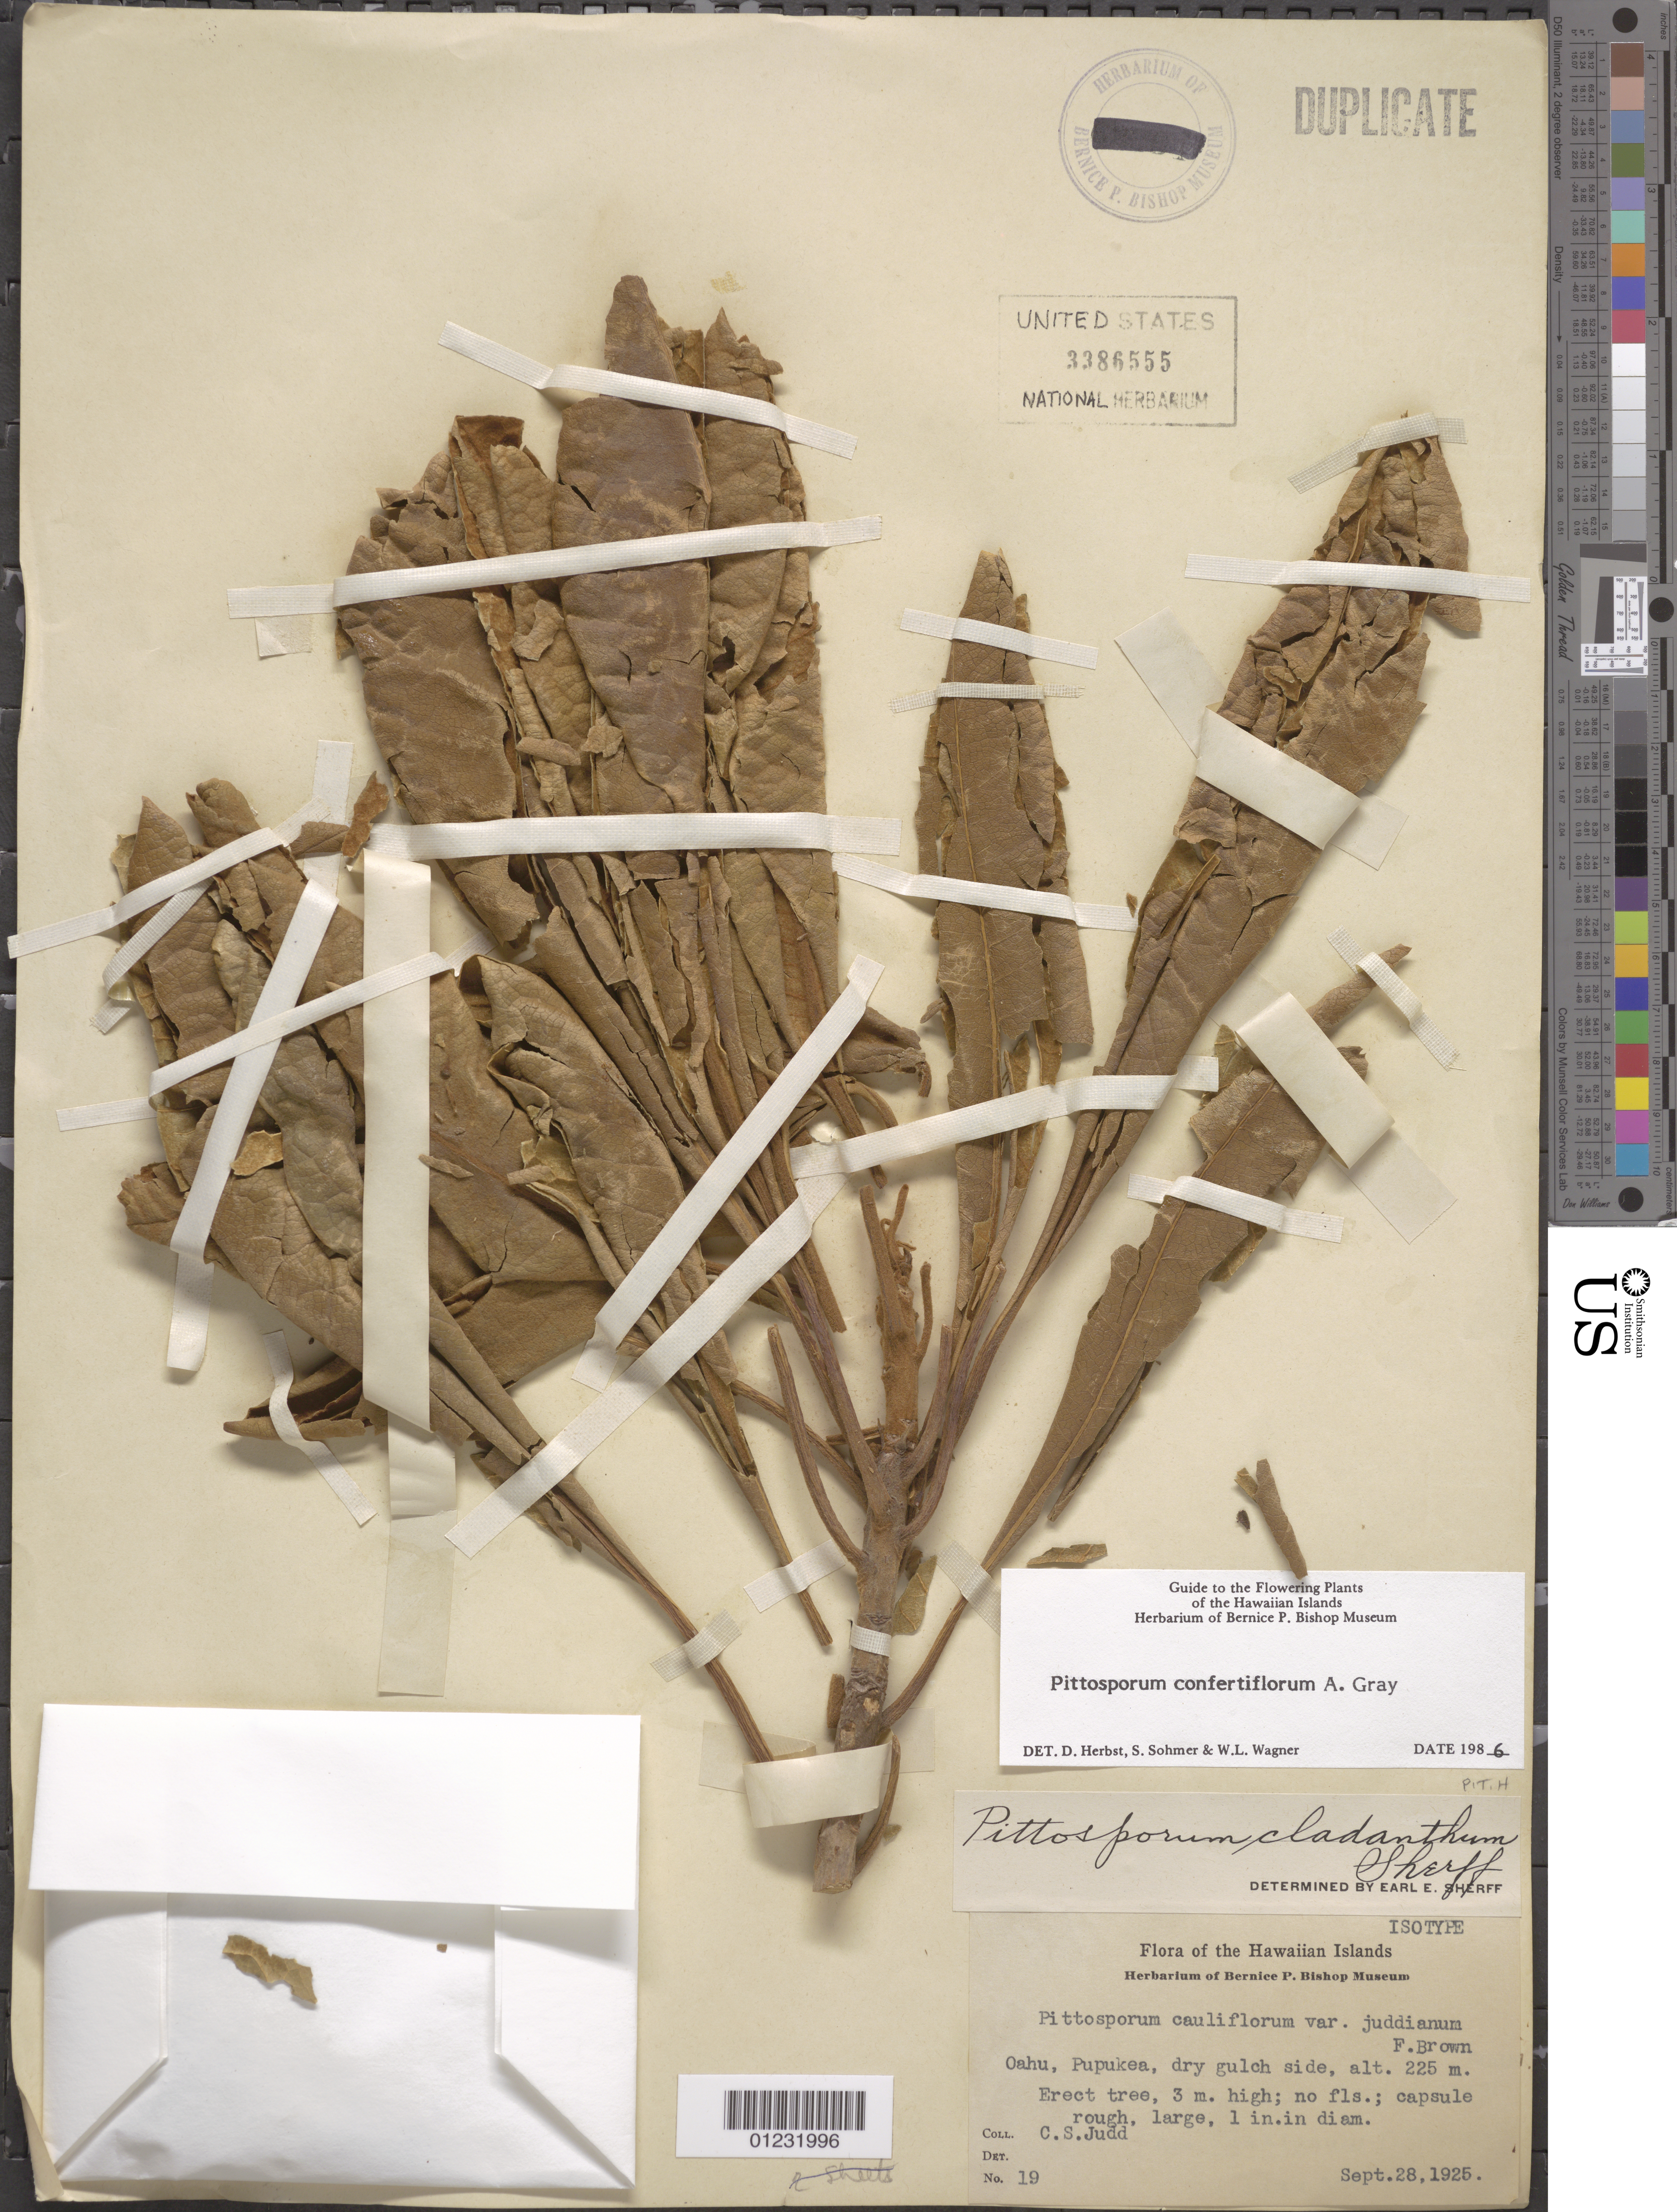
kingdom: Plantae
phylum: Tracheophyta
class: Magnoliopsida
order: Apiales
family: Pittosporaceae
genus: Pittosporum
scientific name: Pittosporum confertiflorum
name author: A. Gray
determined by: Herbst, D. R.; Sohmer, S. H.; Wagner, W. L.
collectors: C. Judd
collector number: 19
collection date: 1925-09-28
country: United States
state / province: Hawaii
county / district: Honolulu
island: Oahu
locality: Pupukea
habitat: Dry gulch side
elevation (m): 225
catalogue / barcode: US 3386555